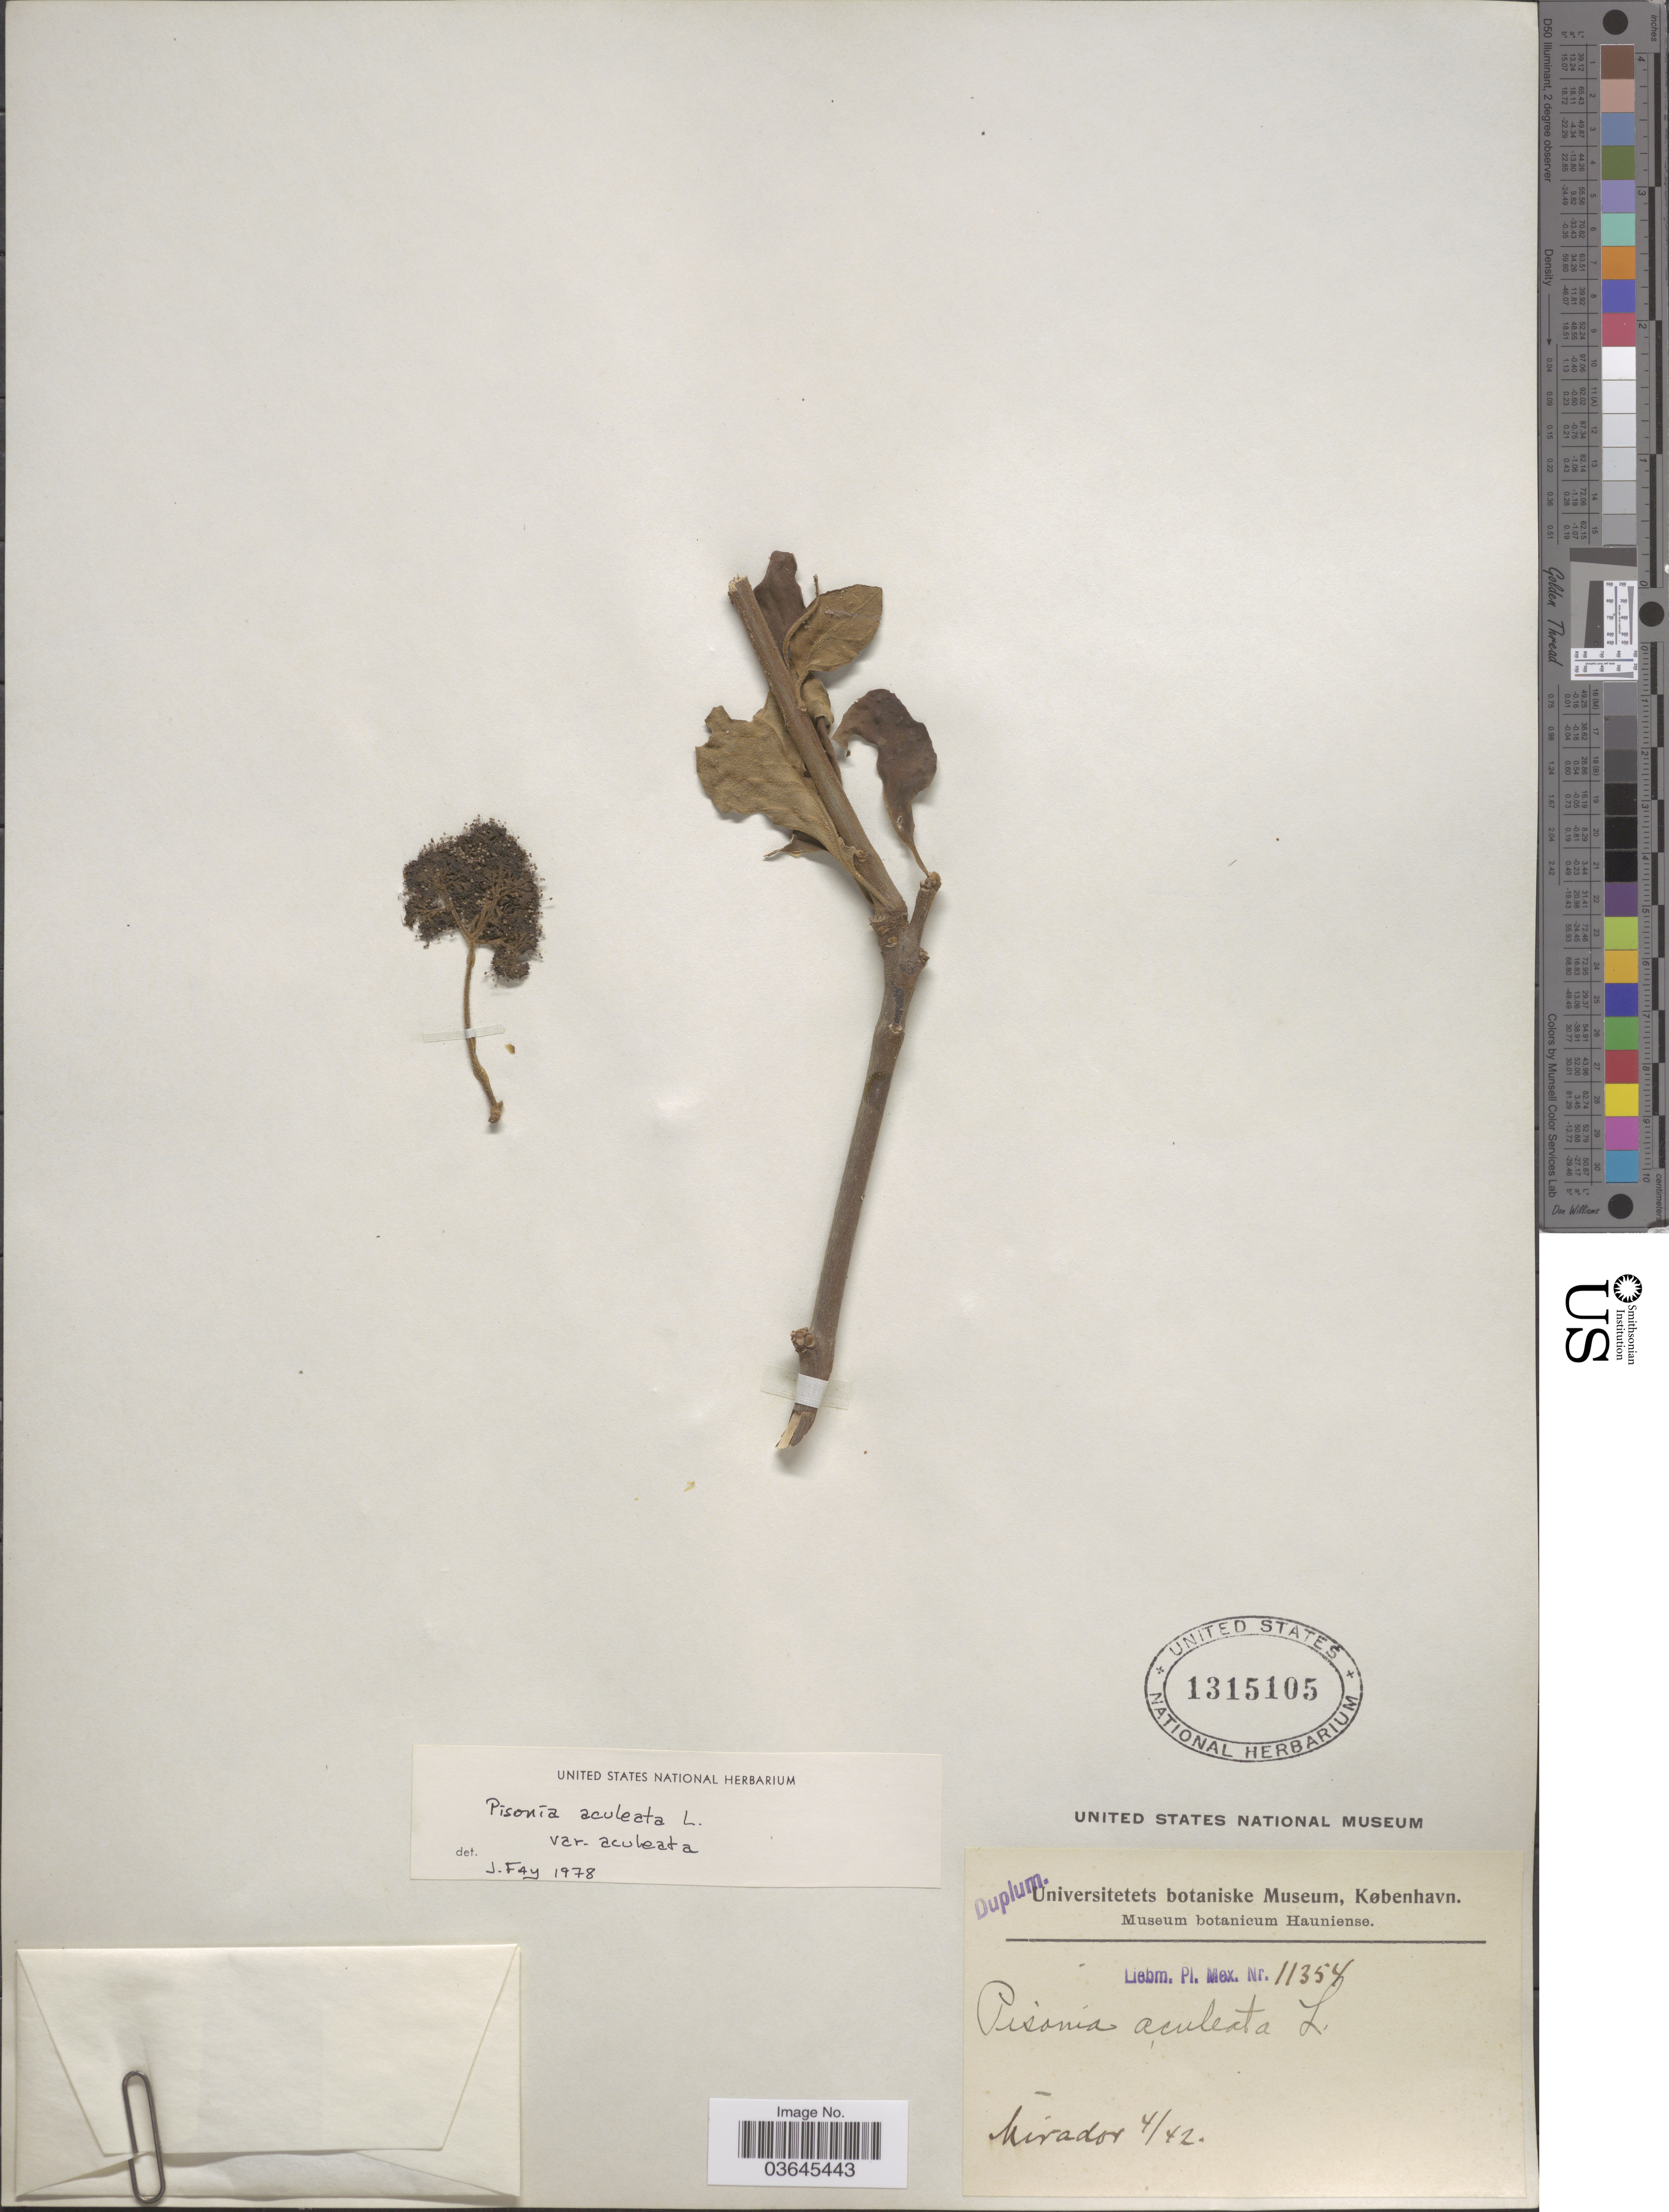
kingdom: Plantae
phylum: Tracheophyta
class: Magnoliopsida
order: Caryophyllales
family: Nyctaginaceae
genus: Pisonia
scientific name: Pisonia aculeata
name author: L.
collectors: Liebm.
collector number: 11354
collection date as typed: Transcribed d/m/y: /4/42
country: Mexico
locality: Mirador.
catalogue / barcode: US 1315105